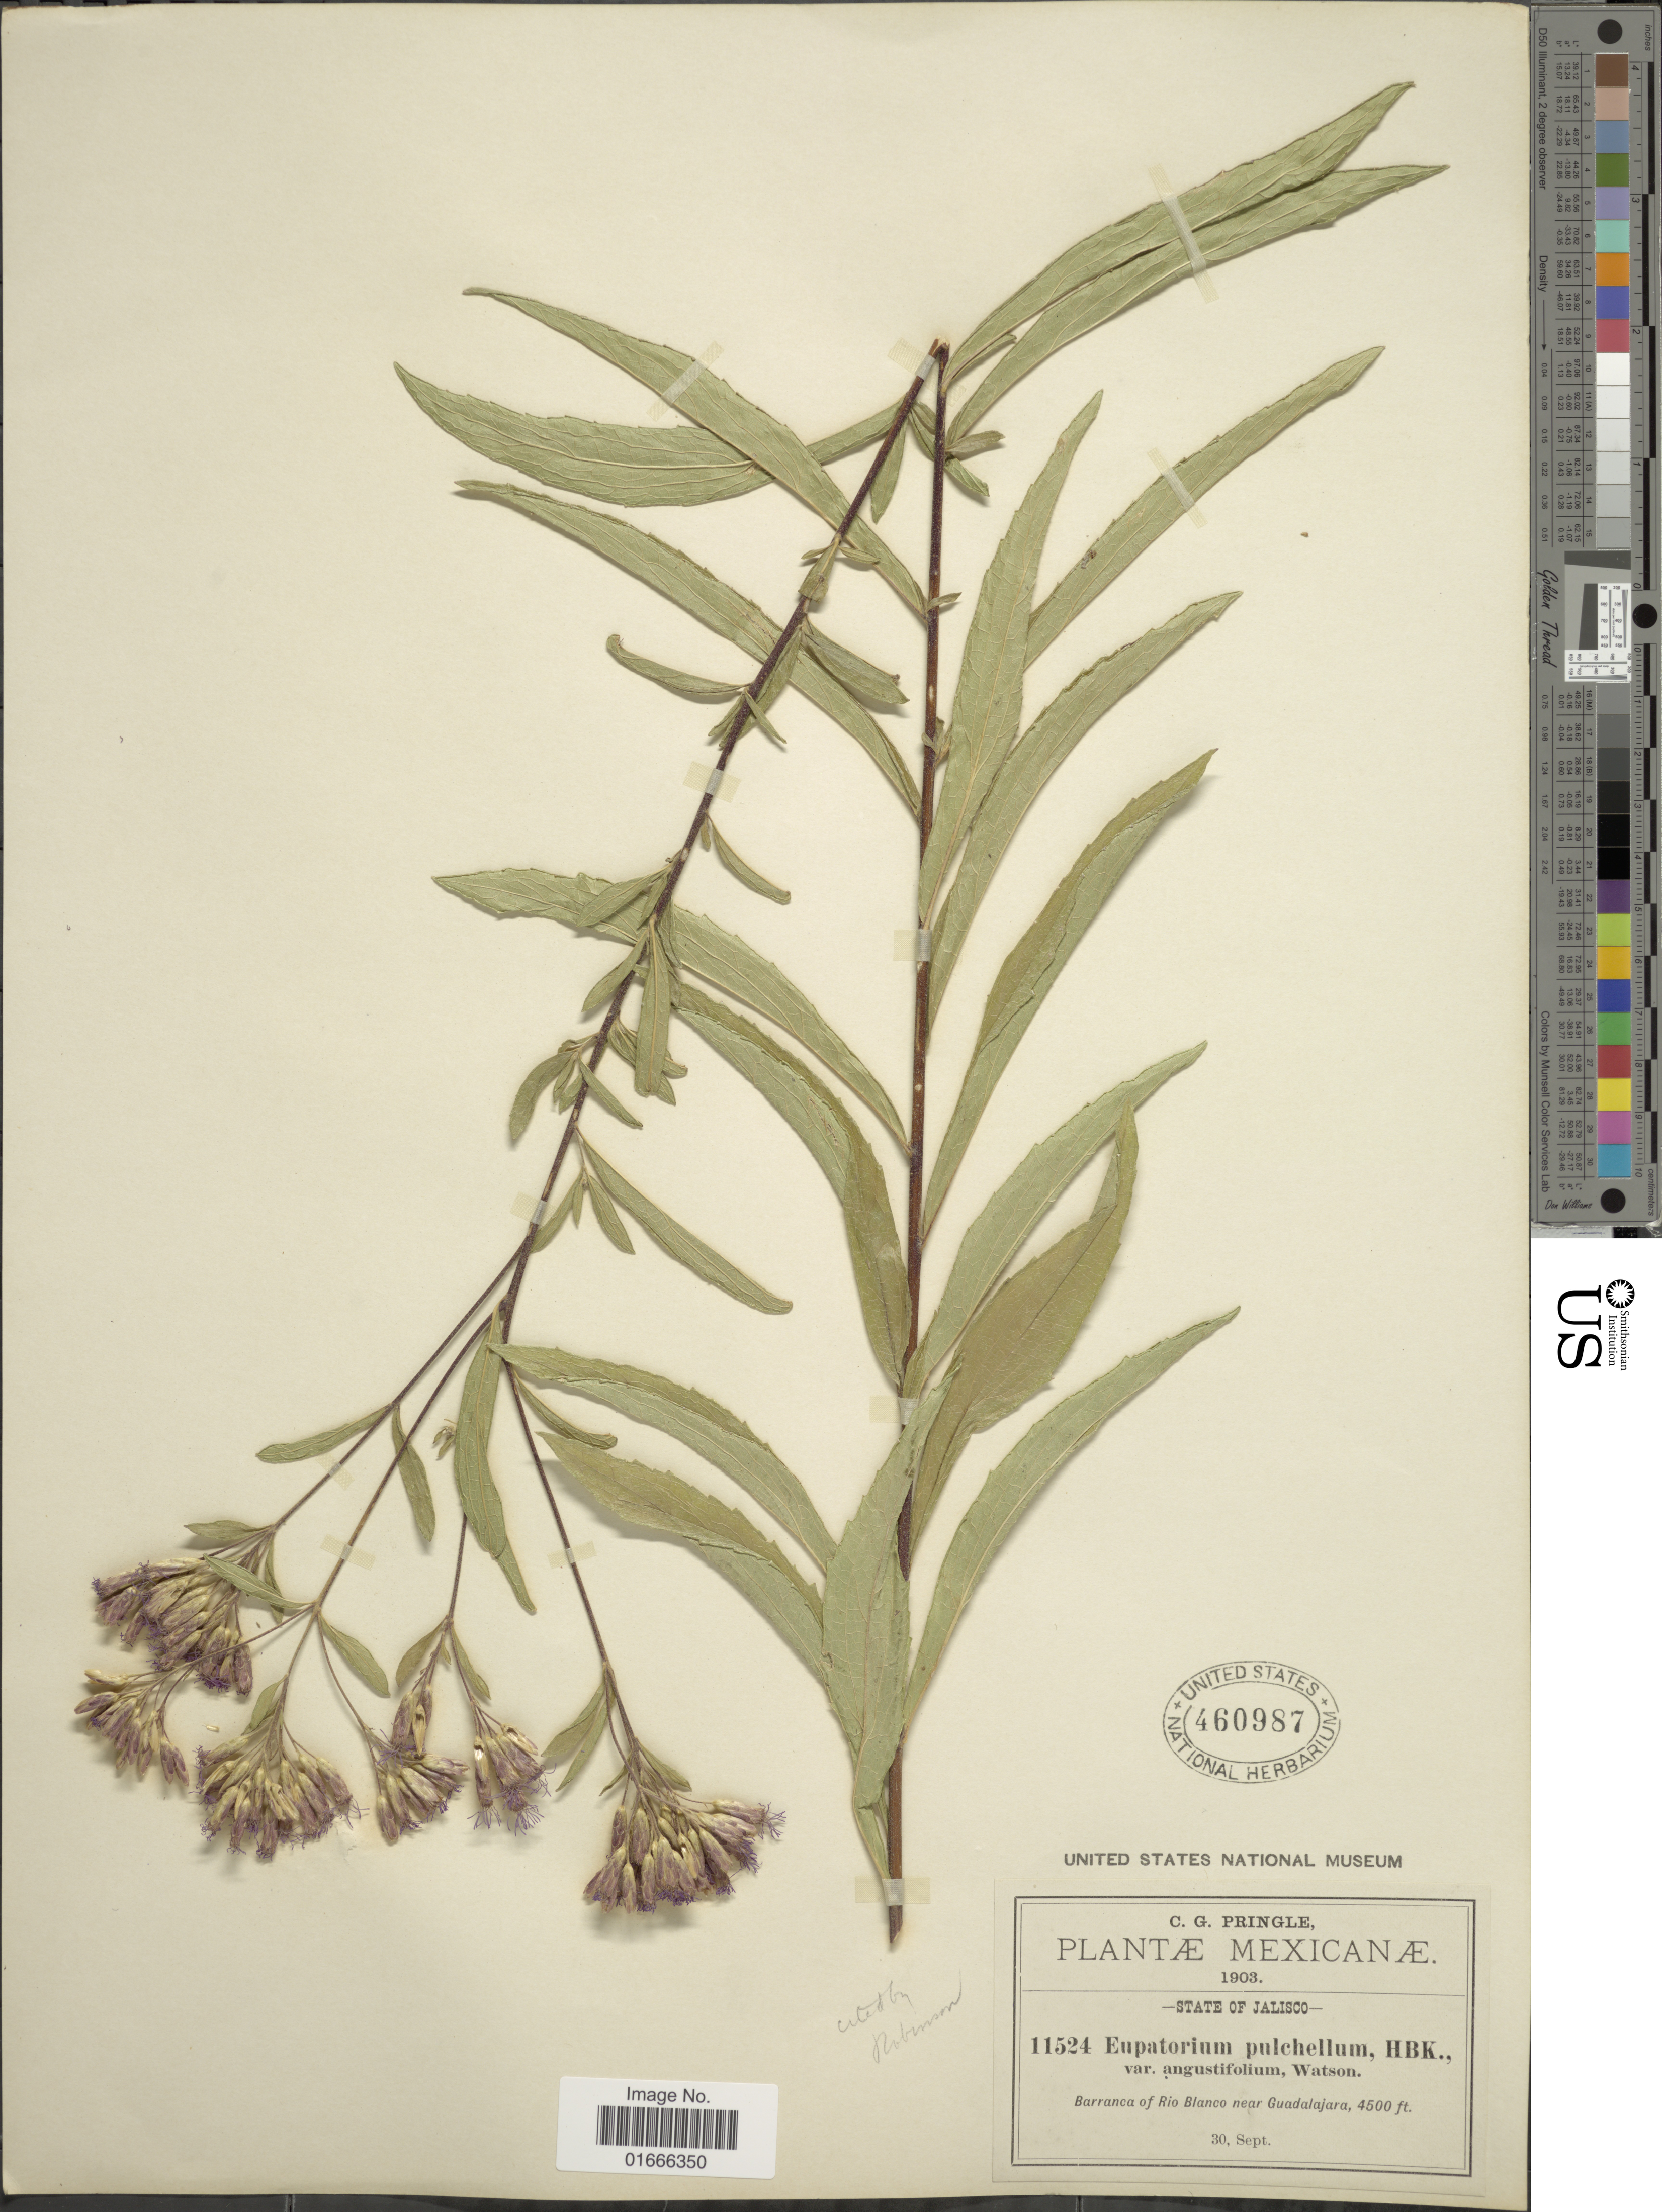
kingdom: Plantae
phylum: Tracheophyta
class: Magnoliopsida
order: Asterales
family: Asteraceae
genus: Chromolaena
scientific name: Chromolaena pulchella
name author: (Kunth) R.M. King & H. Rob.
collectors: C. G. Pringle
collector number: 11524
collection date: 1903-09-30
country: Mexico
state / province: Jalisco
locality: State of Jalisco, Barranca of Rio Blanco near Guadalajara.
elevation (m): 1372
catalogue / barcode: US 460987